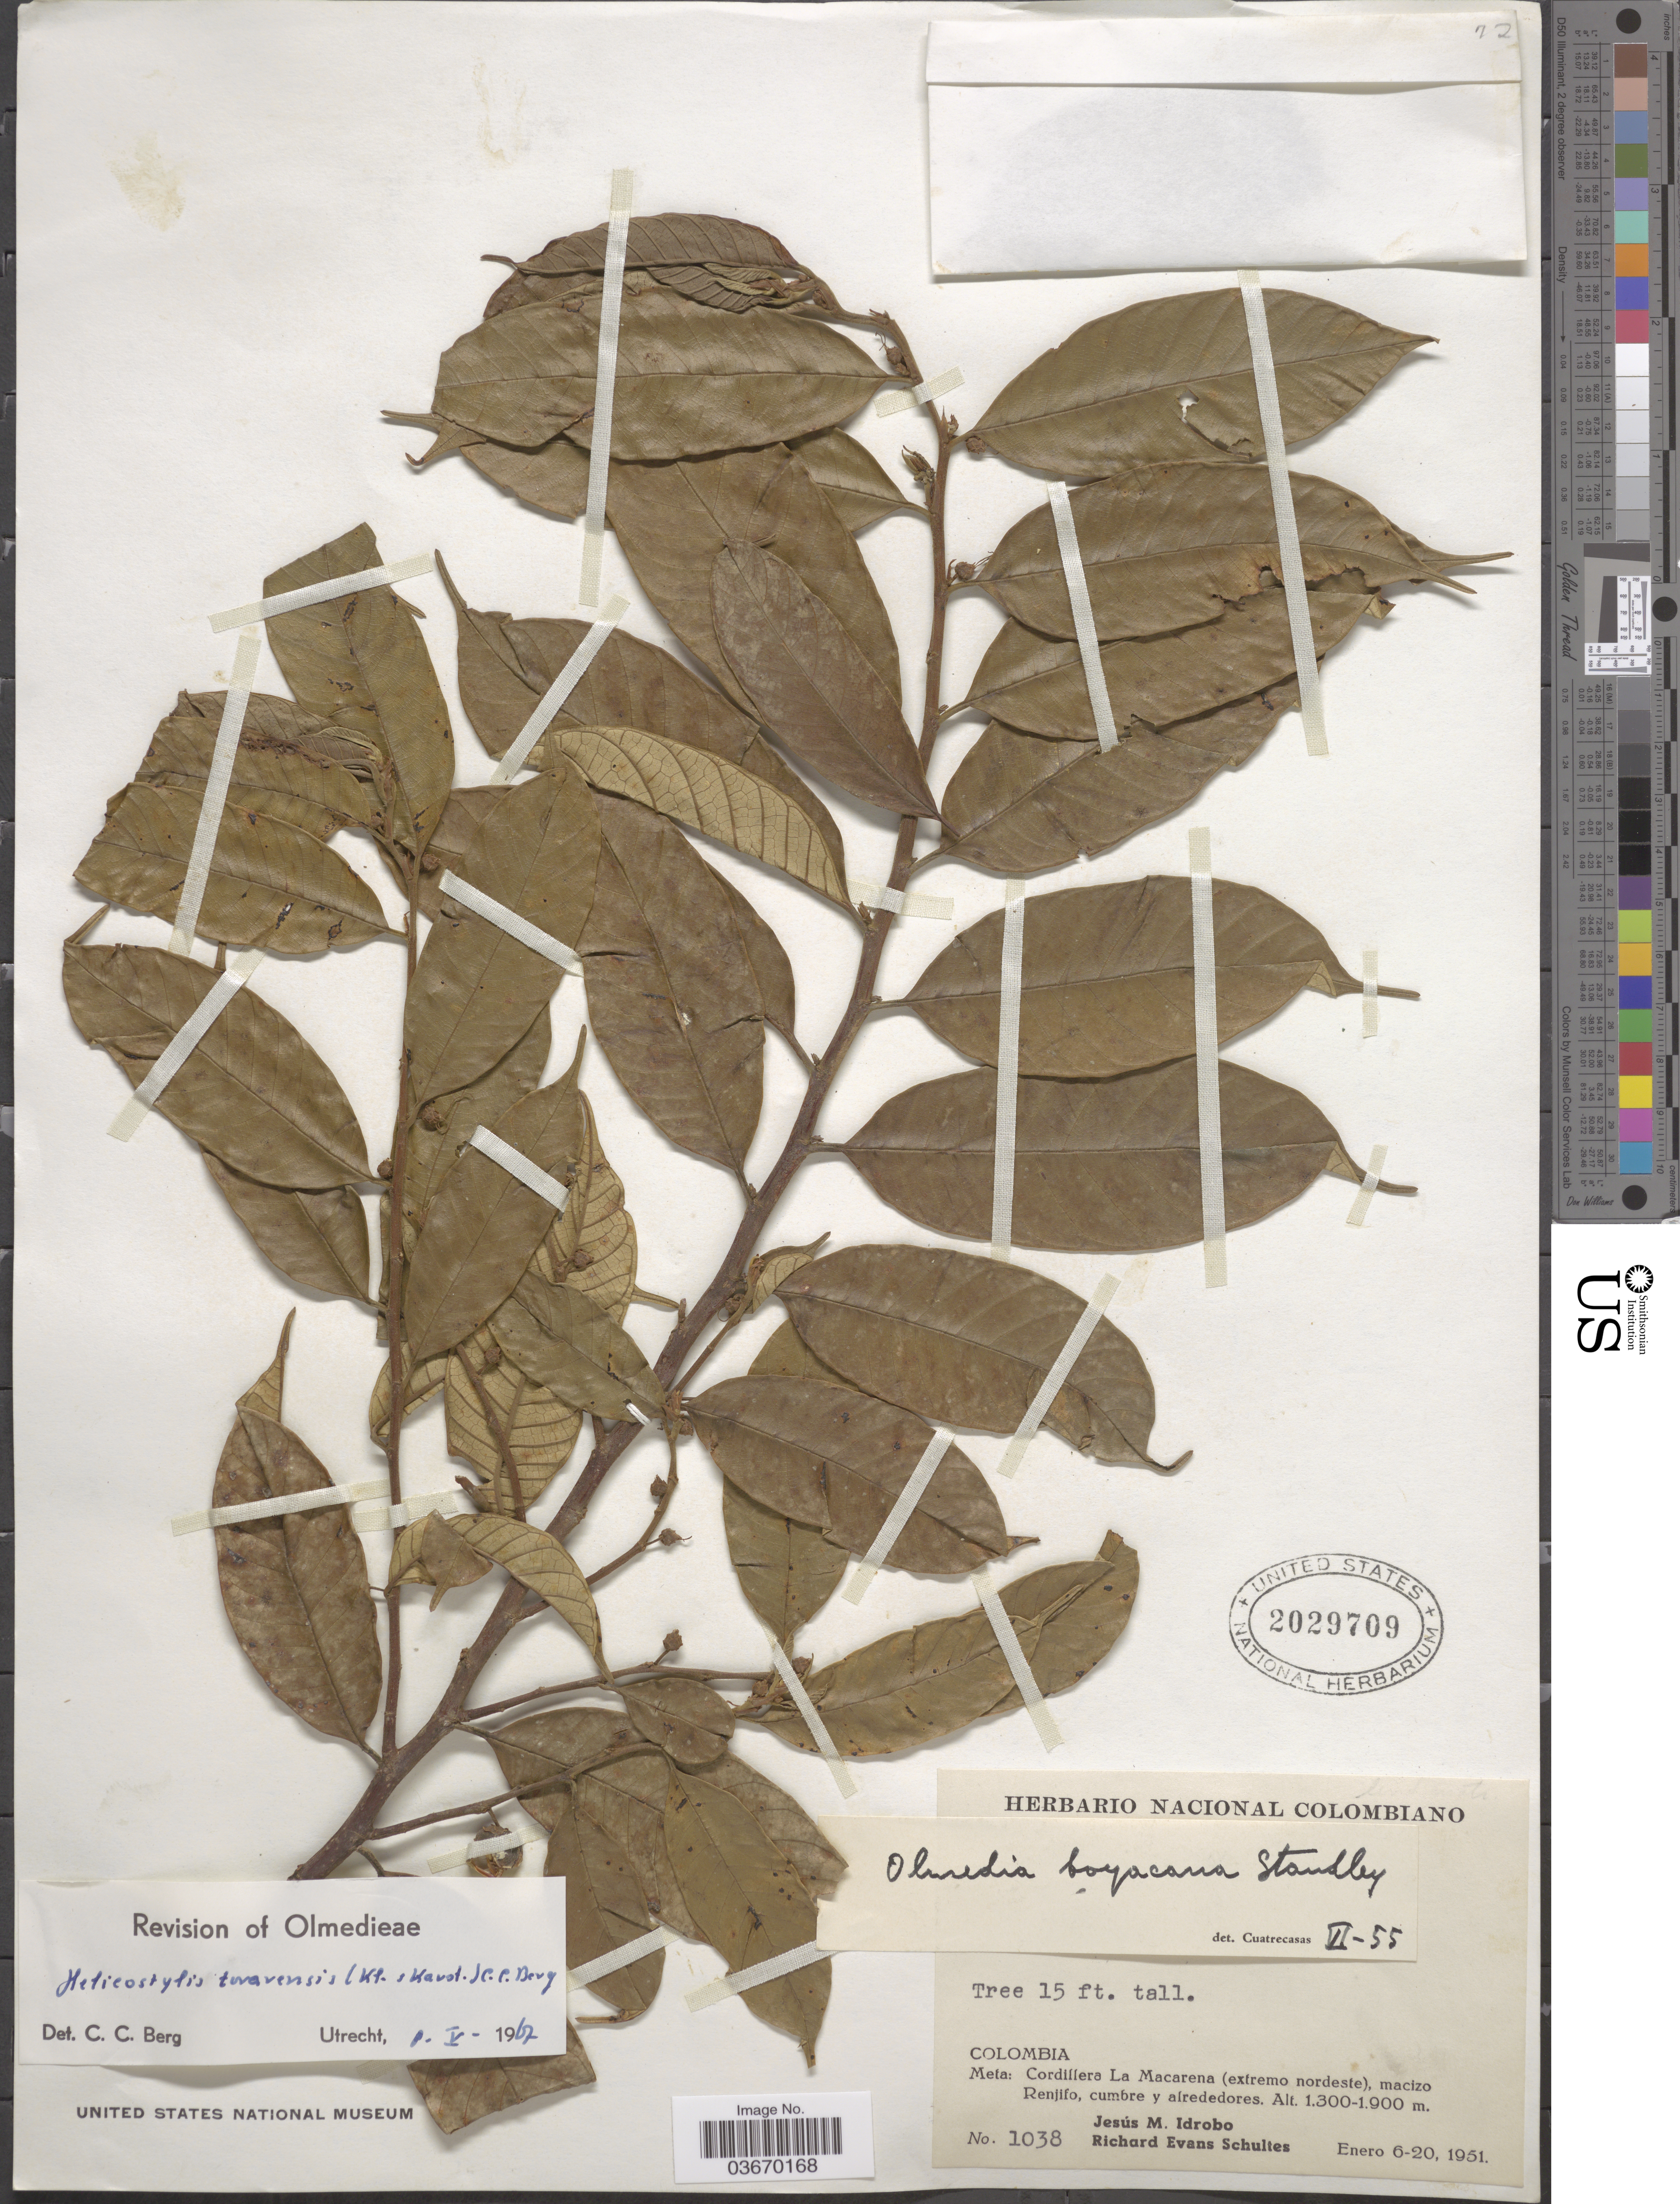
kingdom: Plantae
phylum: Tracheophyta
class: Magnoliopsida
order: Rosales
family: Moraceae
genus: Helicostylis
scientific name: Helicostylis tovarensis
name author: (Klotzsch & H. Karst.) C.C. Berg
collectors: J. M. Idrobo & R. E. Schultes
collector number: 1038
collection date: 1951-01-06/1951-01-20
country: Colombia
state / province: Meta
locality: Cordillera La Macarena (extremo nordeste), macizo Renjifo, cumbre y alrededores.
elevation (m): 1300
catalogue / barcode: US 2029709